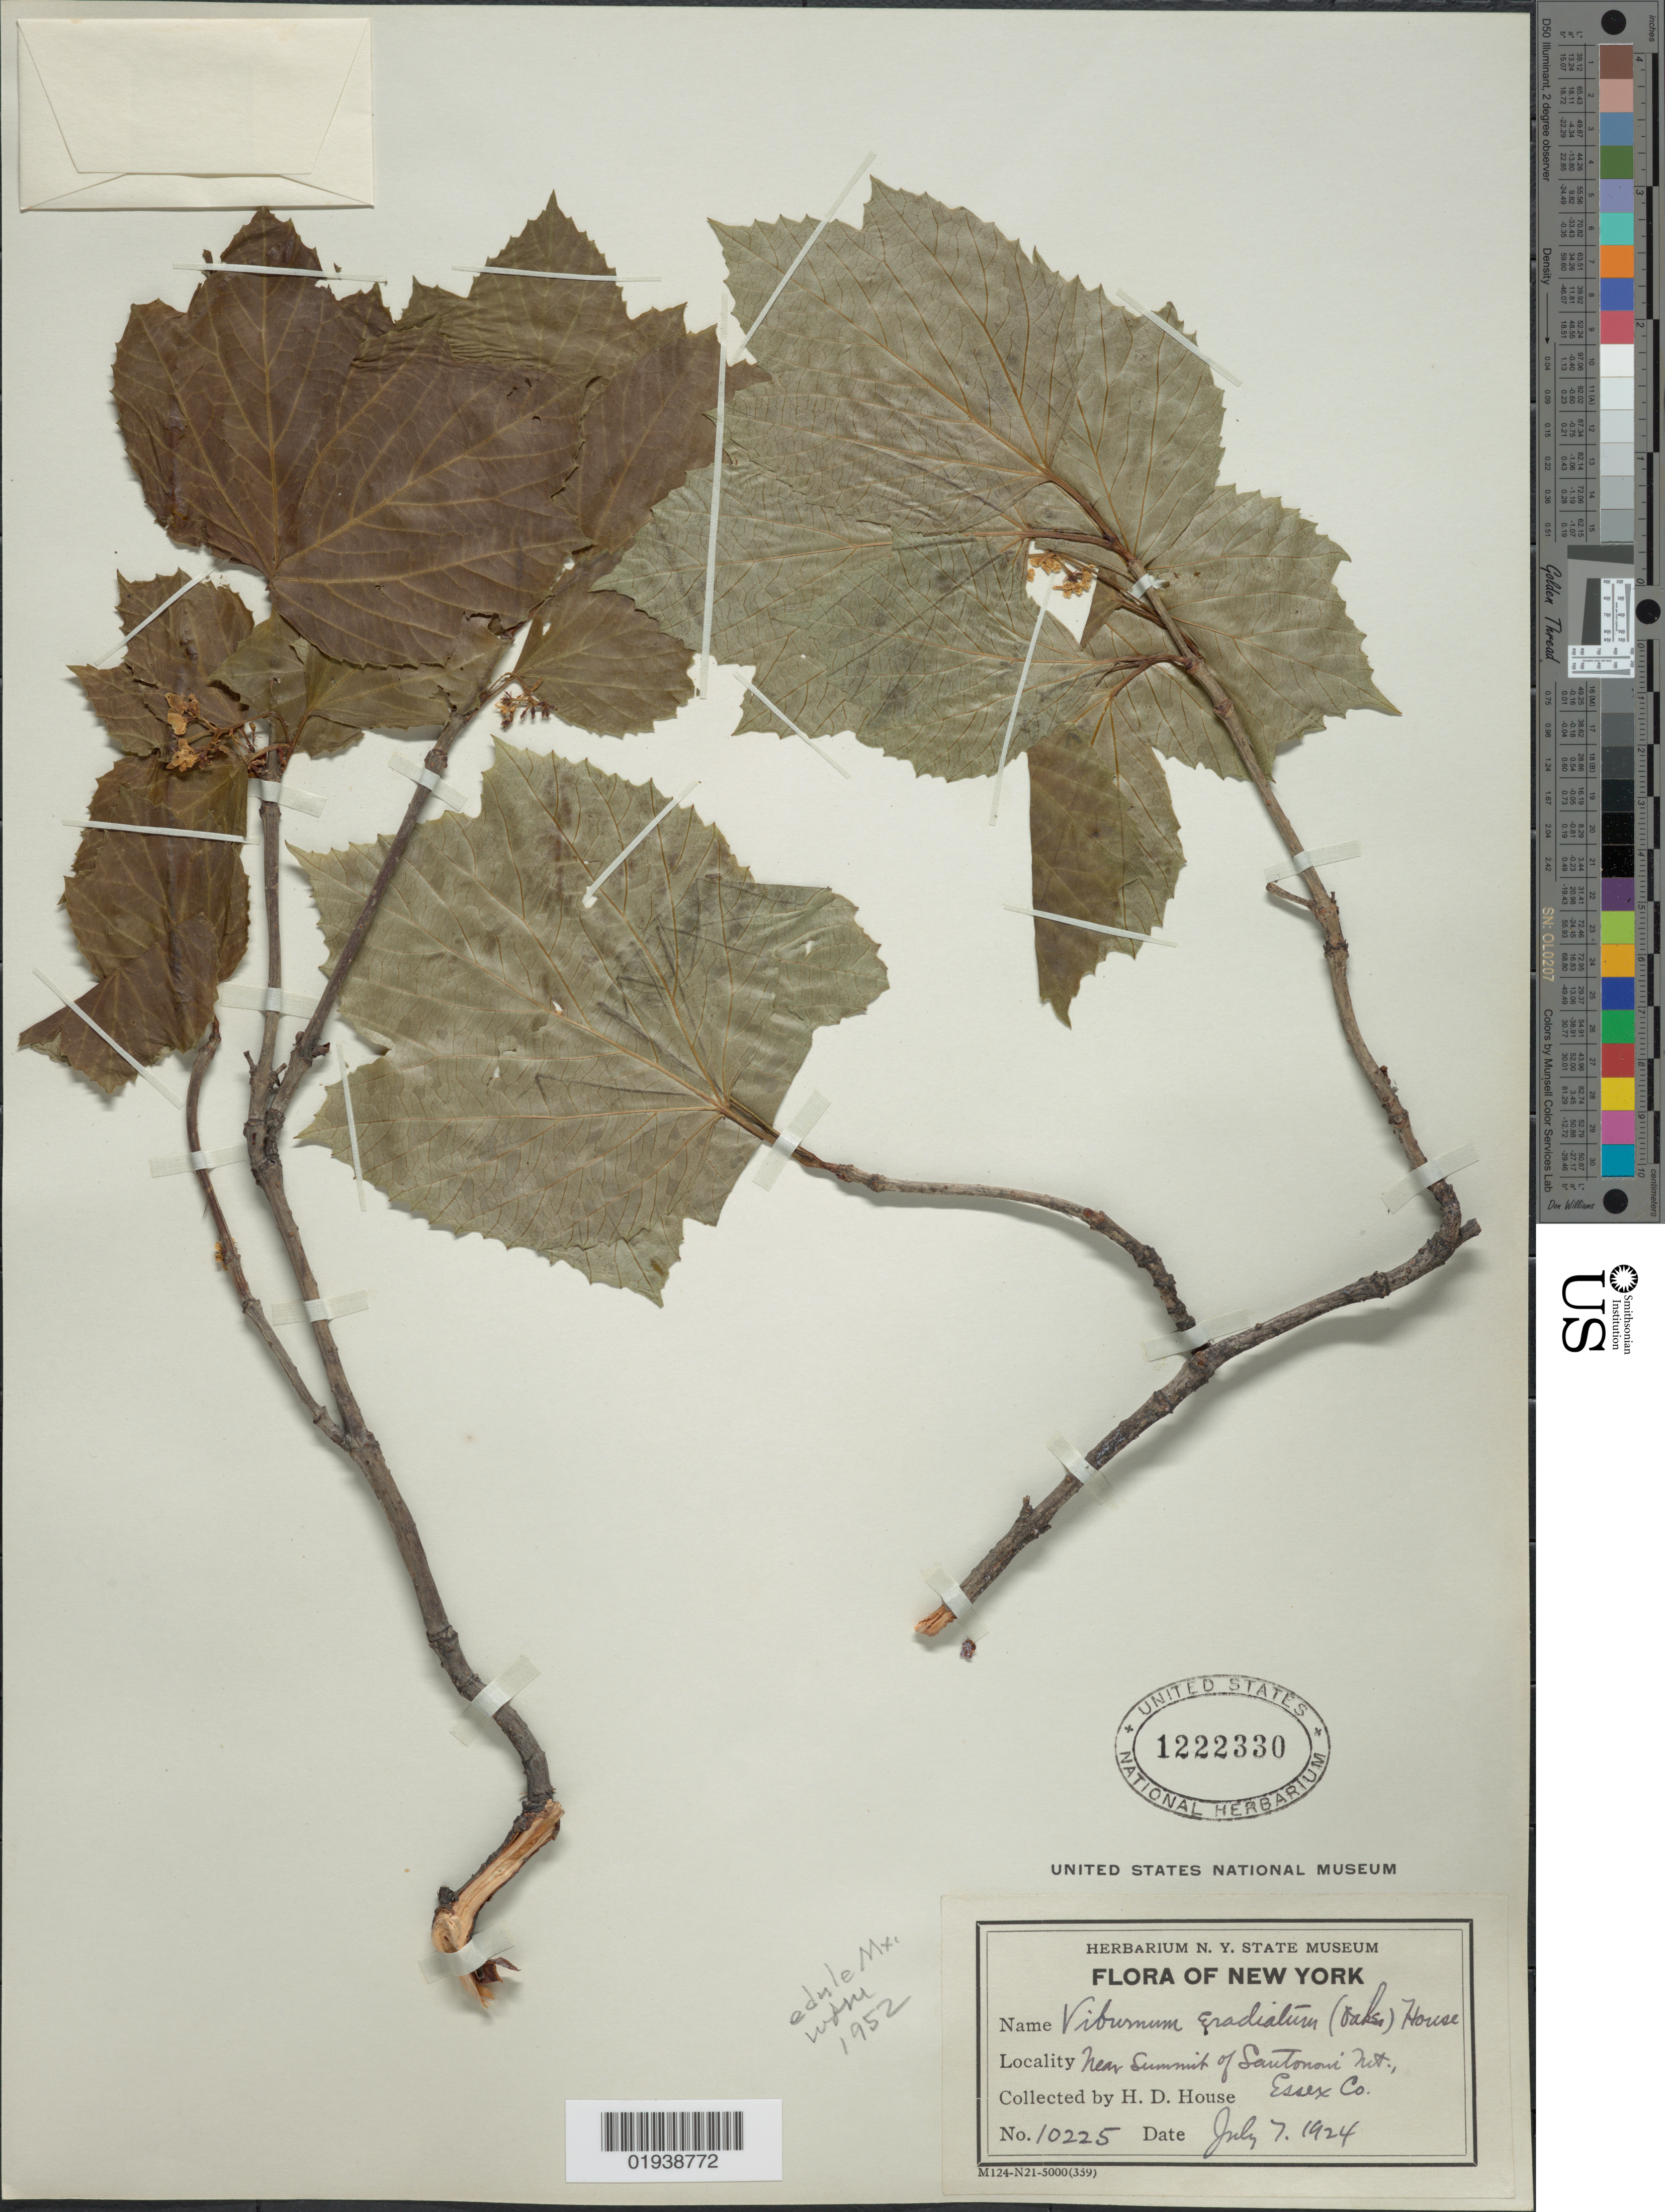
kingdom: Plantae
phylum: Tracheophyta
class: Magnoliopsida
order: Dipsacales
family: Viburnaceae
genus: Viburnum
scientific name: Viburnum edule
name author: (Michx.) Raf.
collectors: H. D. House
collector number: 10225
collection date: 1924-07-07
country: United States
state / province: New York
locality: Near Summit of Santononi Mt., Essex Co.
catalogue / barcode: US 1222330